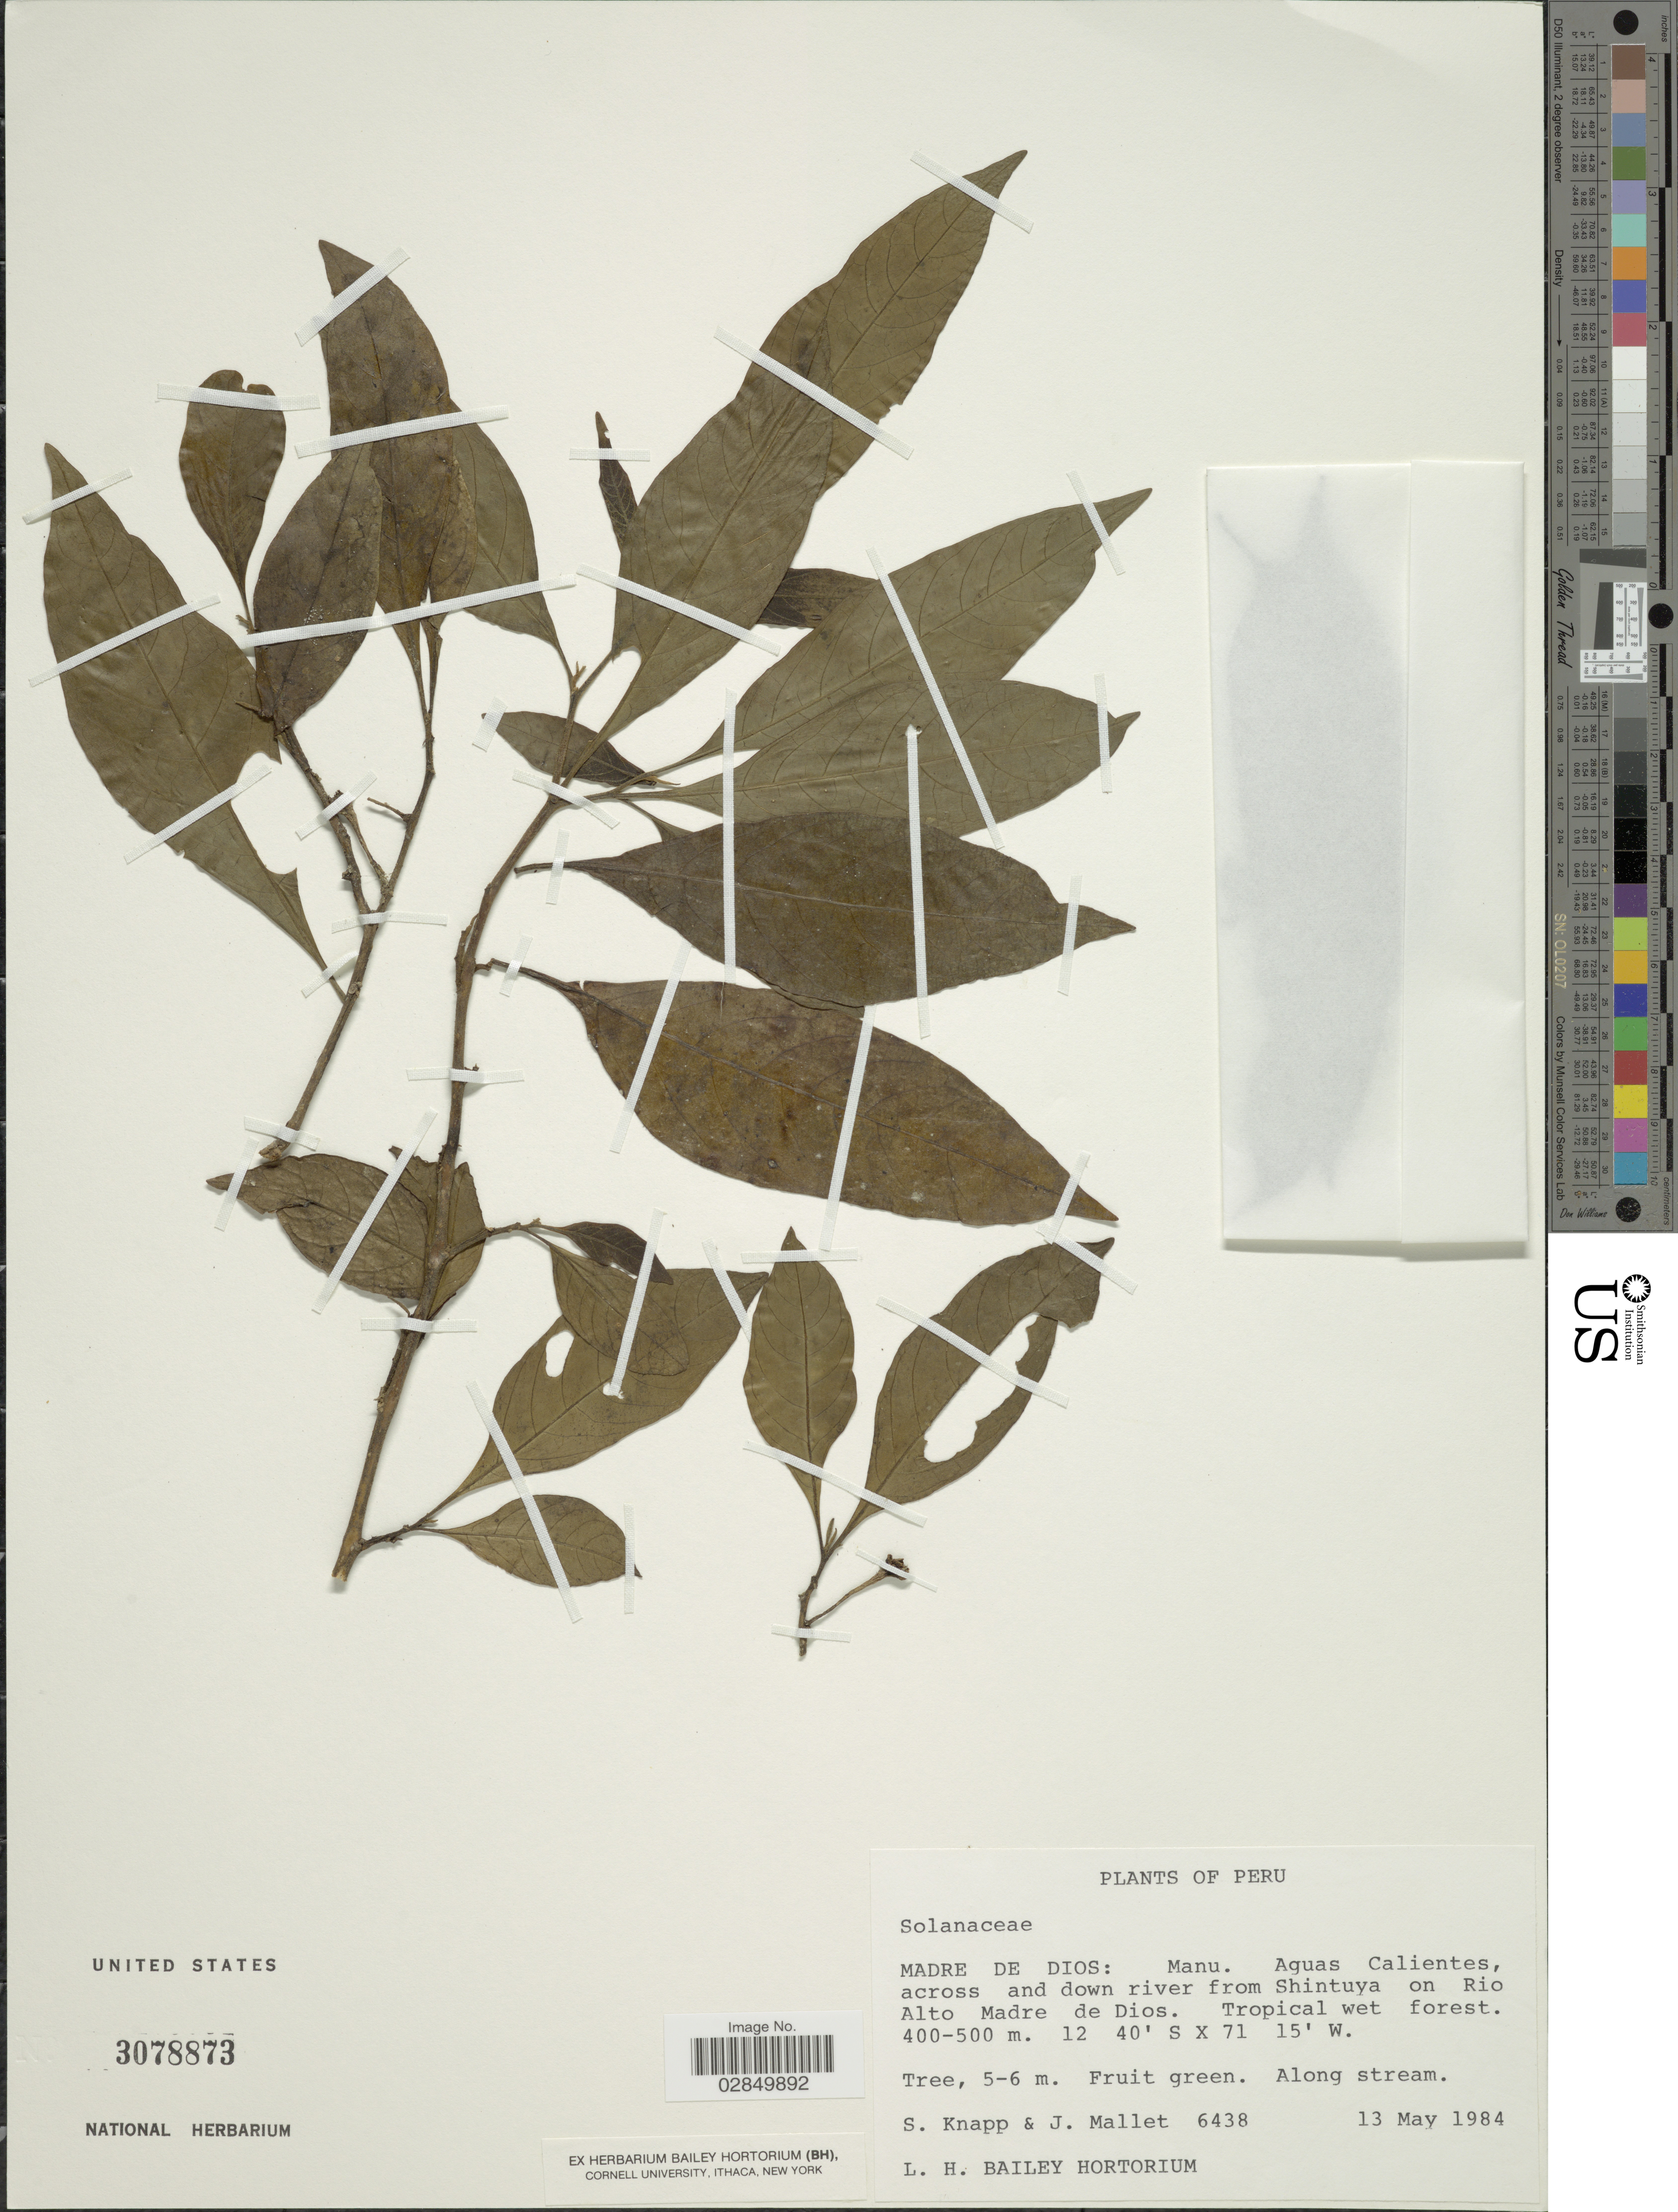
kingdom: Plantae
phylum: Tracheophyta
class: Magnoliopsida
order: Solanales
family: Solanaceae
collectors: S. Knapp & J. Mallet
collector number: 6438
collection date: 1984-05-13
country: Peru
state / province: Madre de Dios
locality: Manu, Aguas Calientes, across and down river from Shintuya on Rio Alto Madre de Dios.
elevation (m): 400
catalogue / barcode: US 3078873